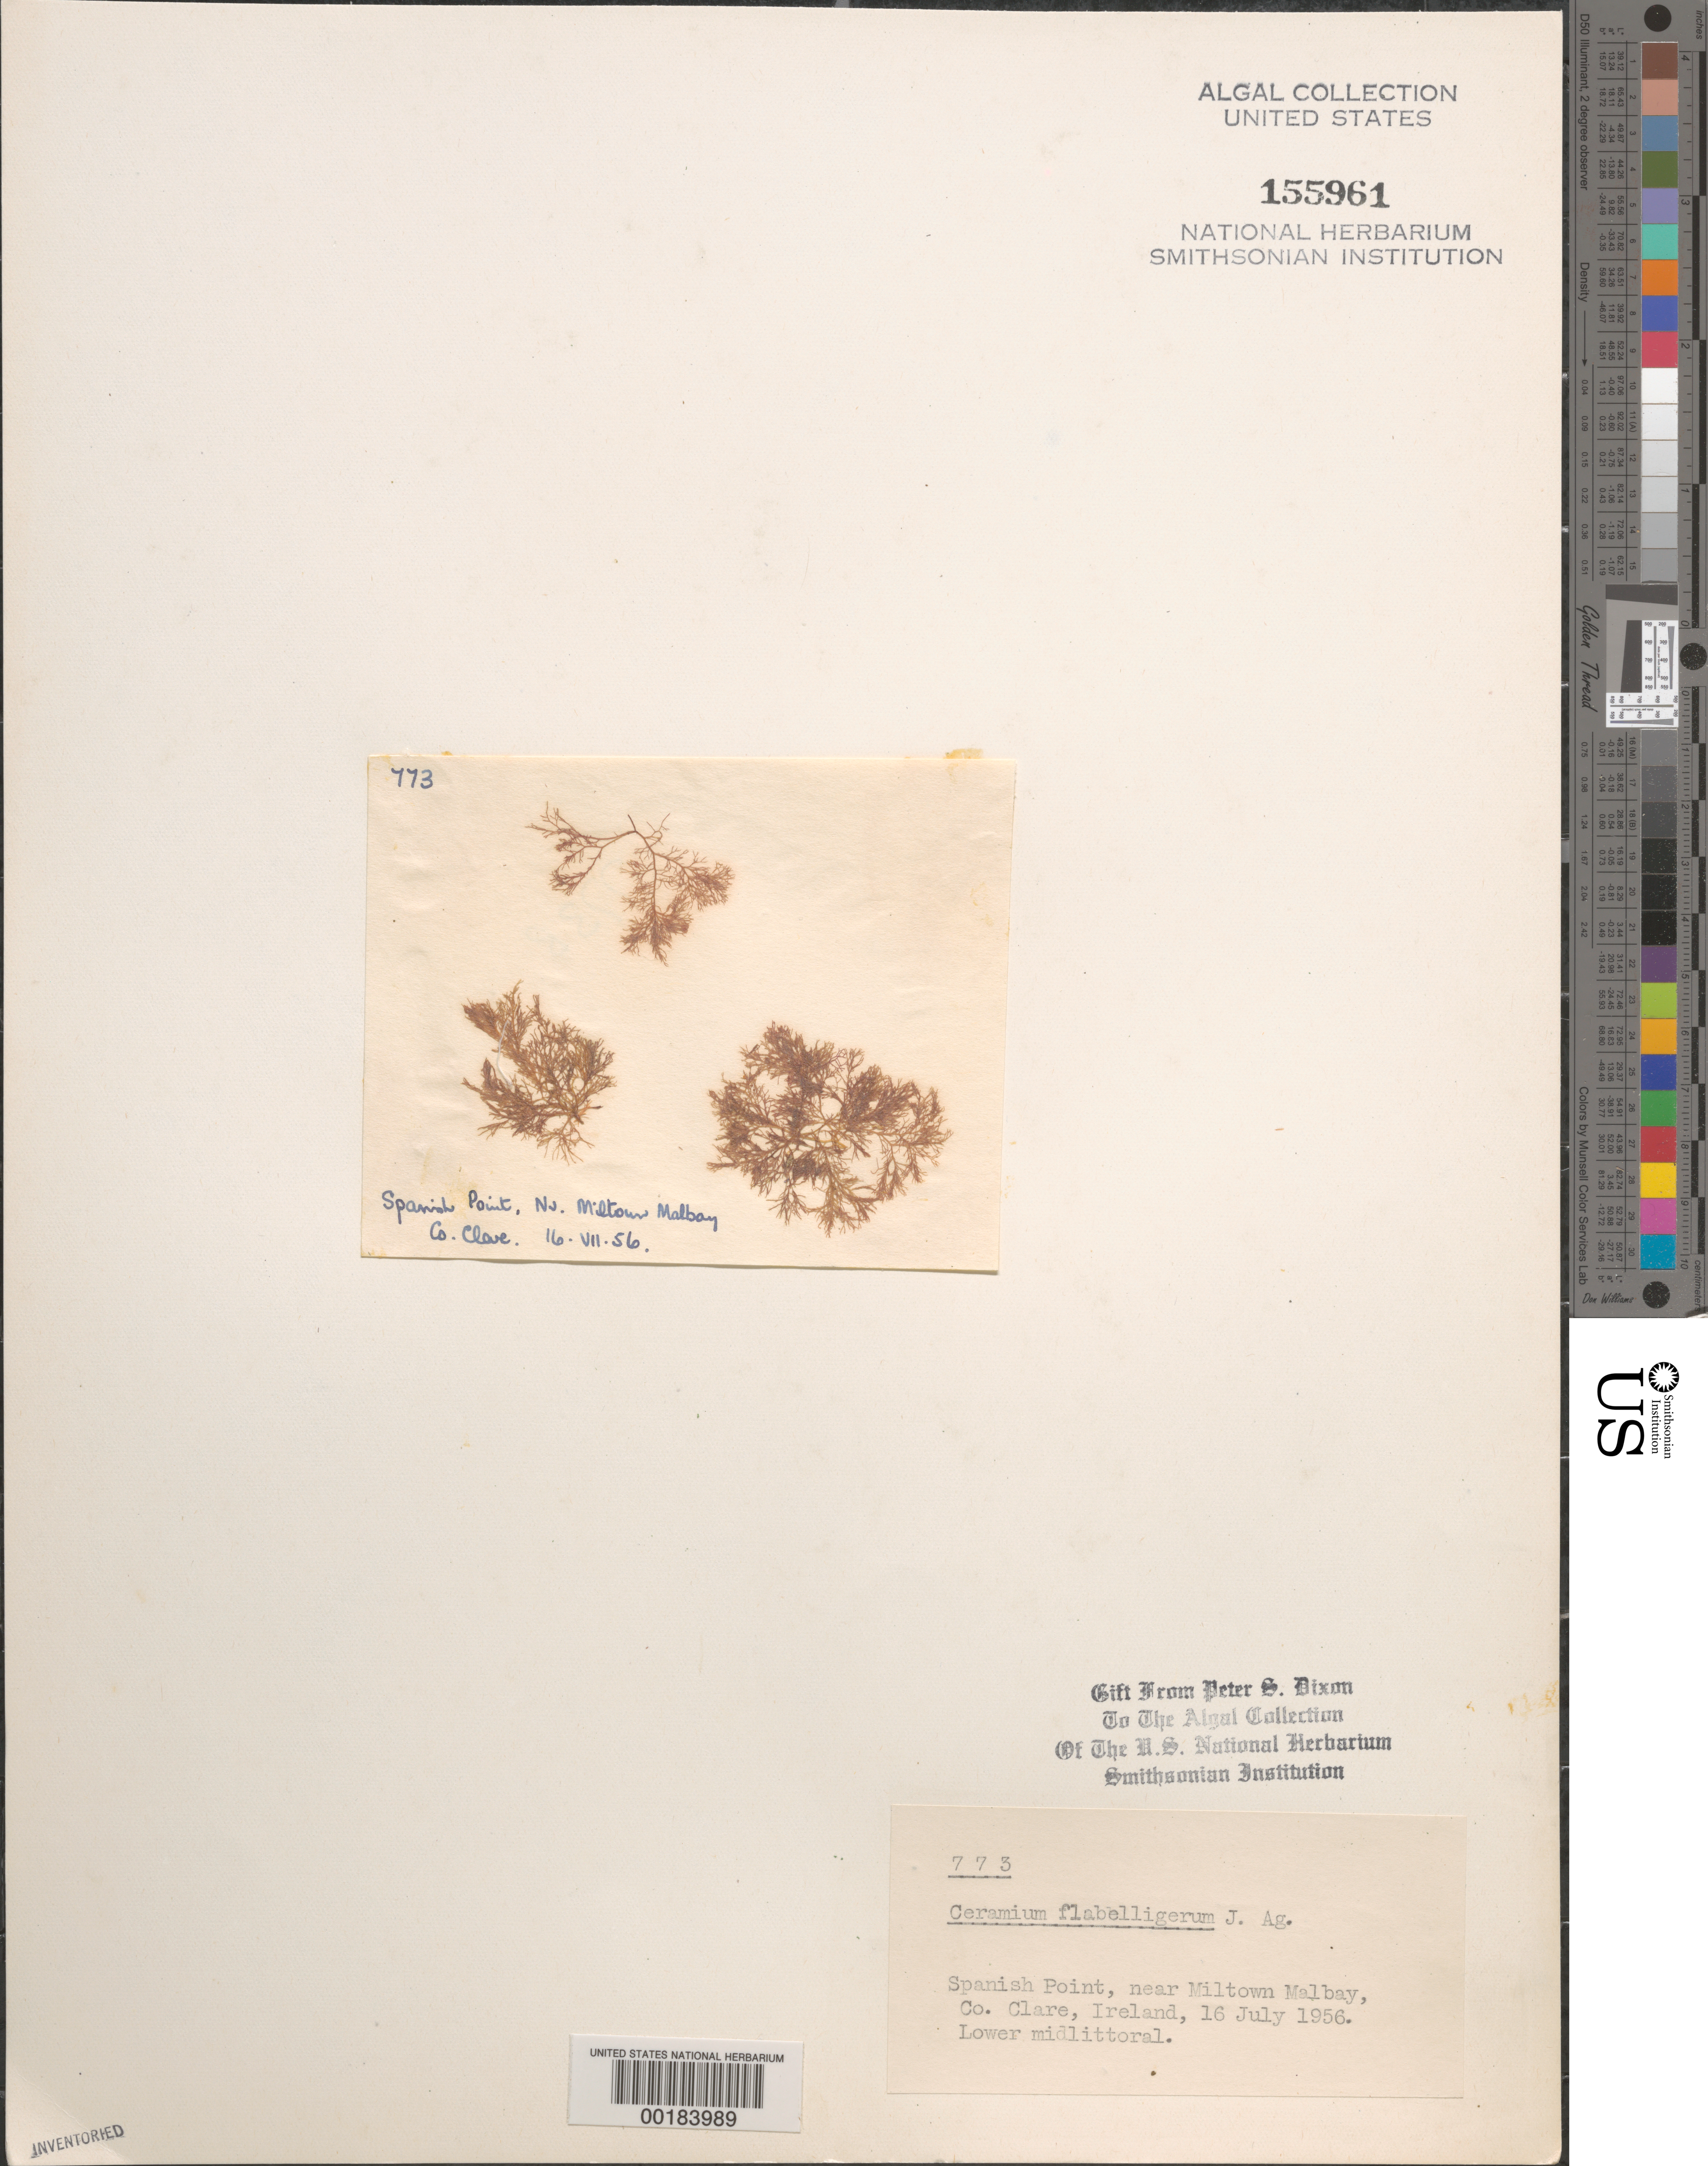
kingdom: Plantae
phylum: Rhodophyta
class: Florideophyceae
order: Ceramiales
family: Ceramiaceae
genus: Ceramium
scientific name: Ceramium gaditanum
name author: (Clemente) Cremades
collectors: P. S. Dixon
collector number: PSD 773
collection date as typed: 16 Jul 1956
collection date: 1956-07-16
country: Ireland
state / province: Munster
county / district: Clare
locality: Spanish Point, near Miltown Malbay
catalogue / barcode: US 155961